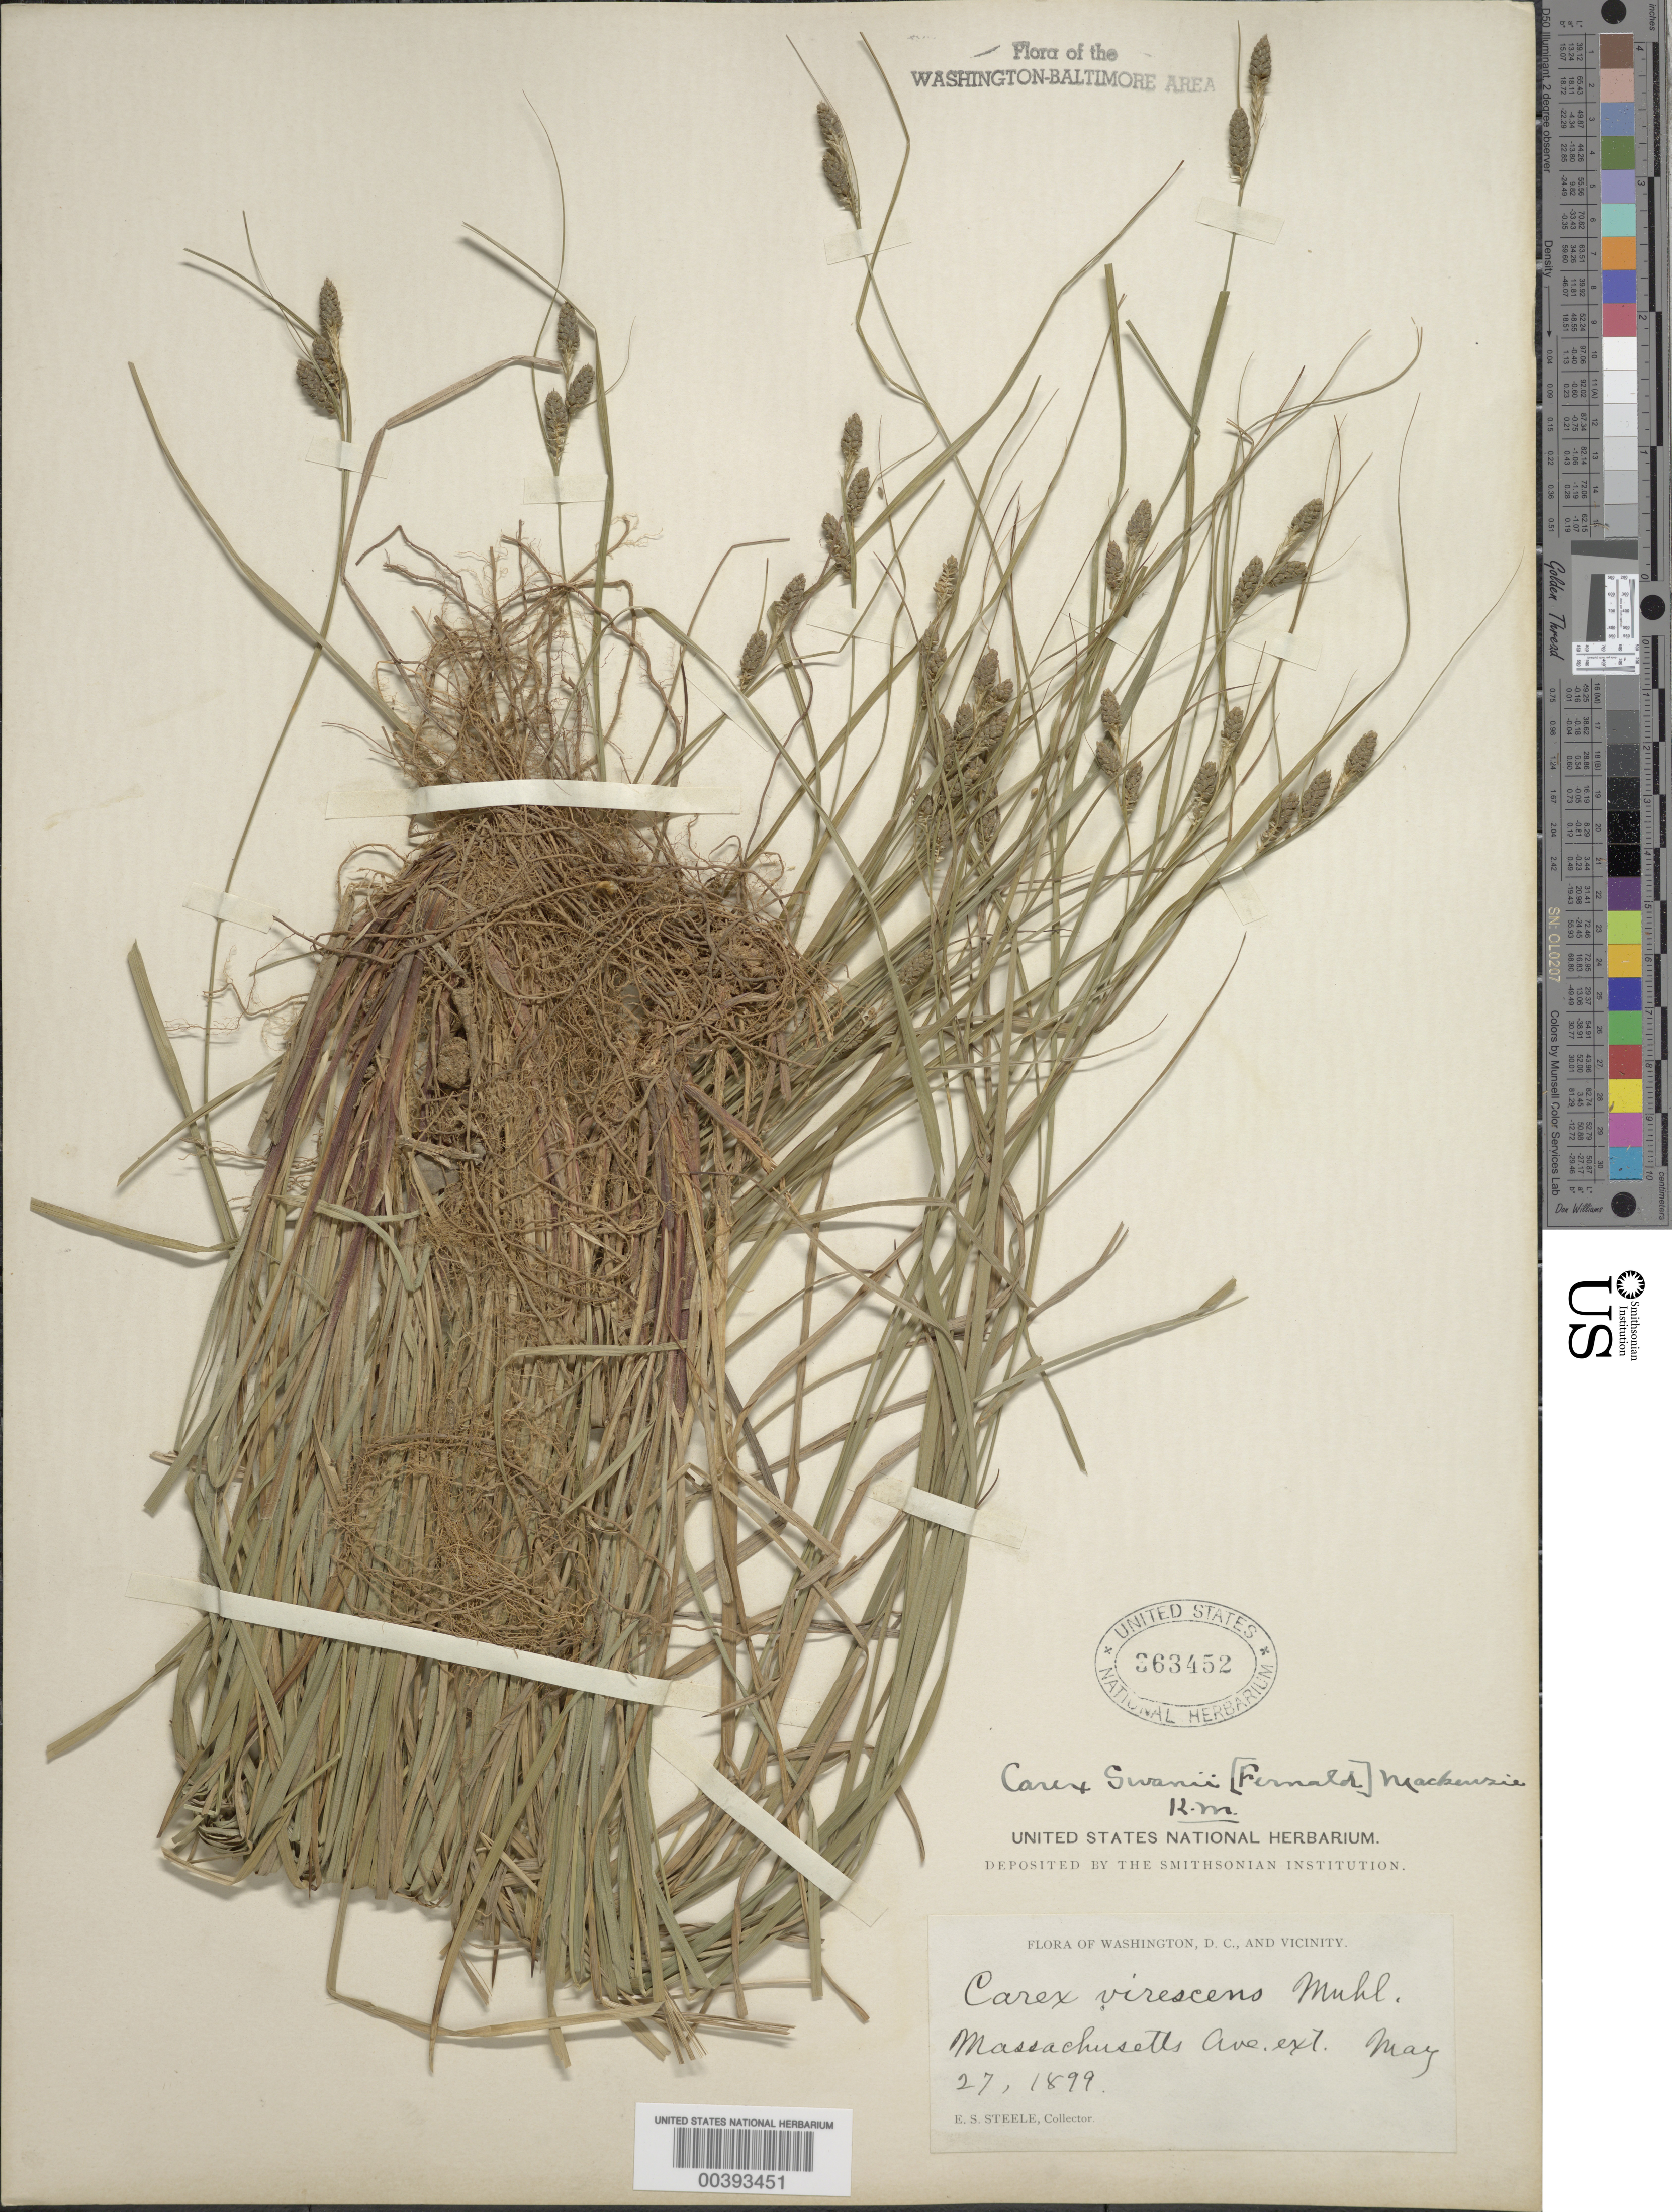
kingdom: Plantae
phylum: Tracheophyta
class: Liliopsida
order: Poales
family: Cyperaceae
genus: Carex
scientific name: Carex swanii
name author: (Fernald) Mack.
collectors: E. Steele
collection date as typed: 27 May 1899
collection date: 1899-05-27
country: United States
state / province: District of Columbia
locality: Massachusetts Ave. extended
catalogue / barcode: US 363452